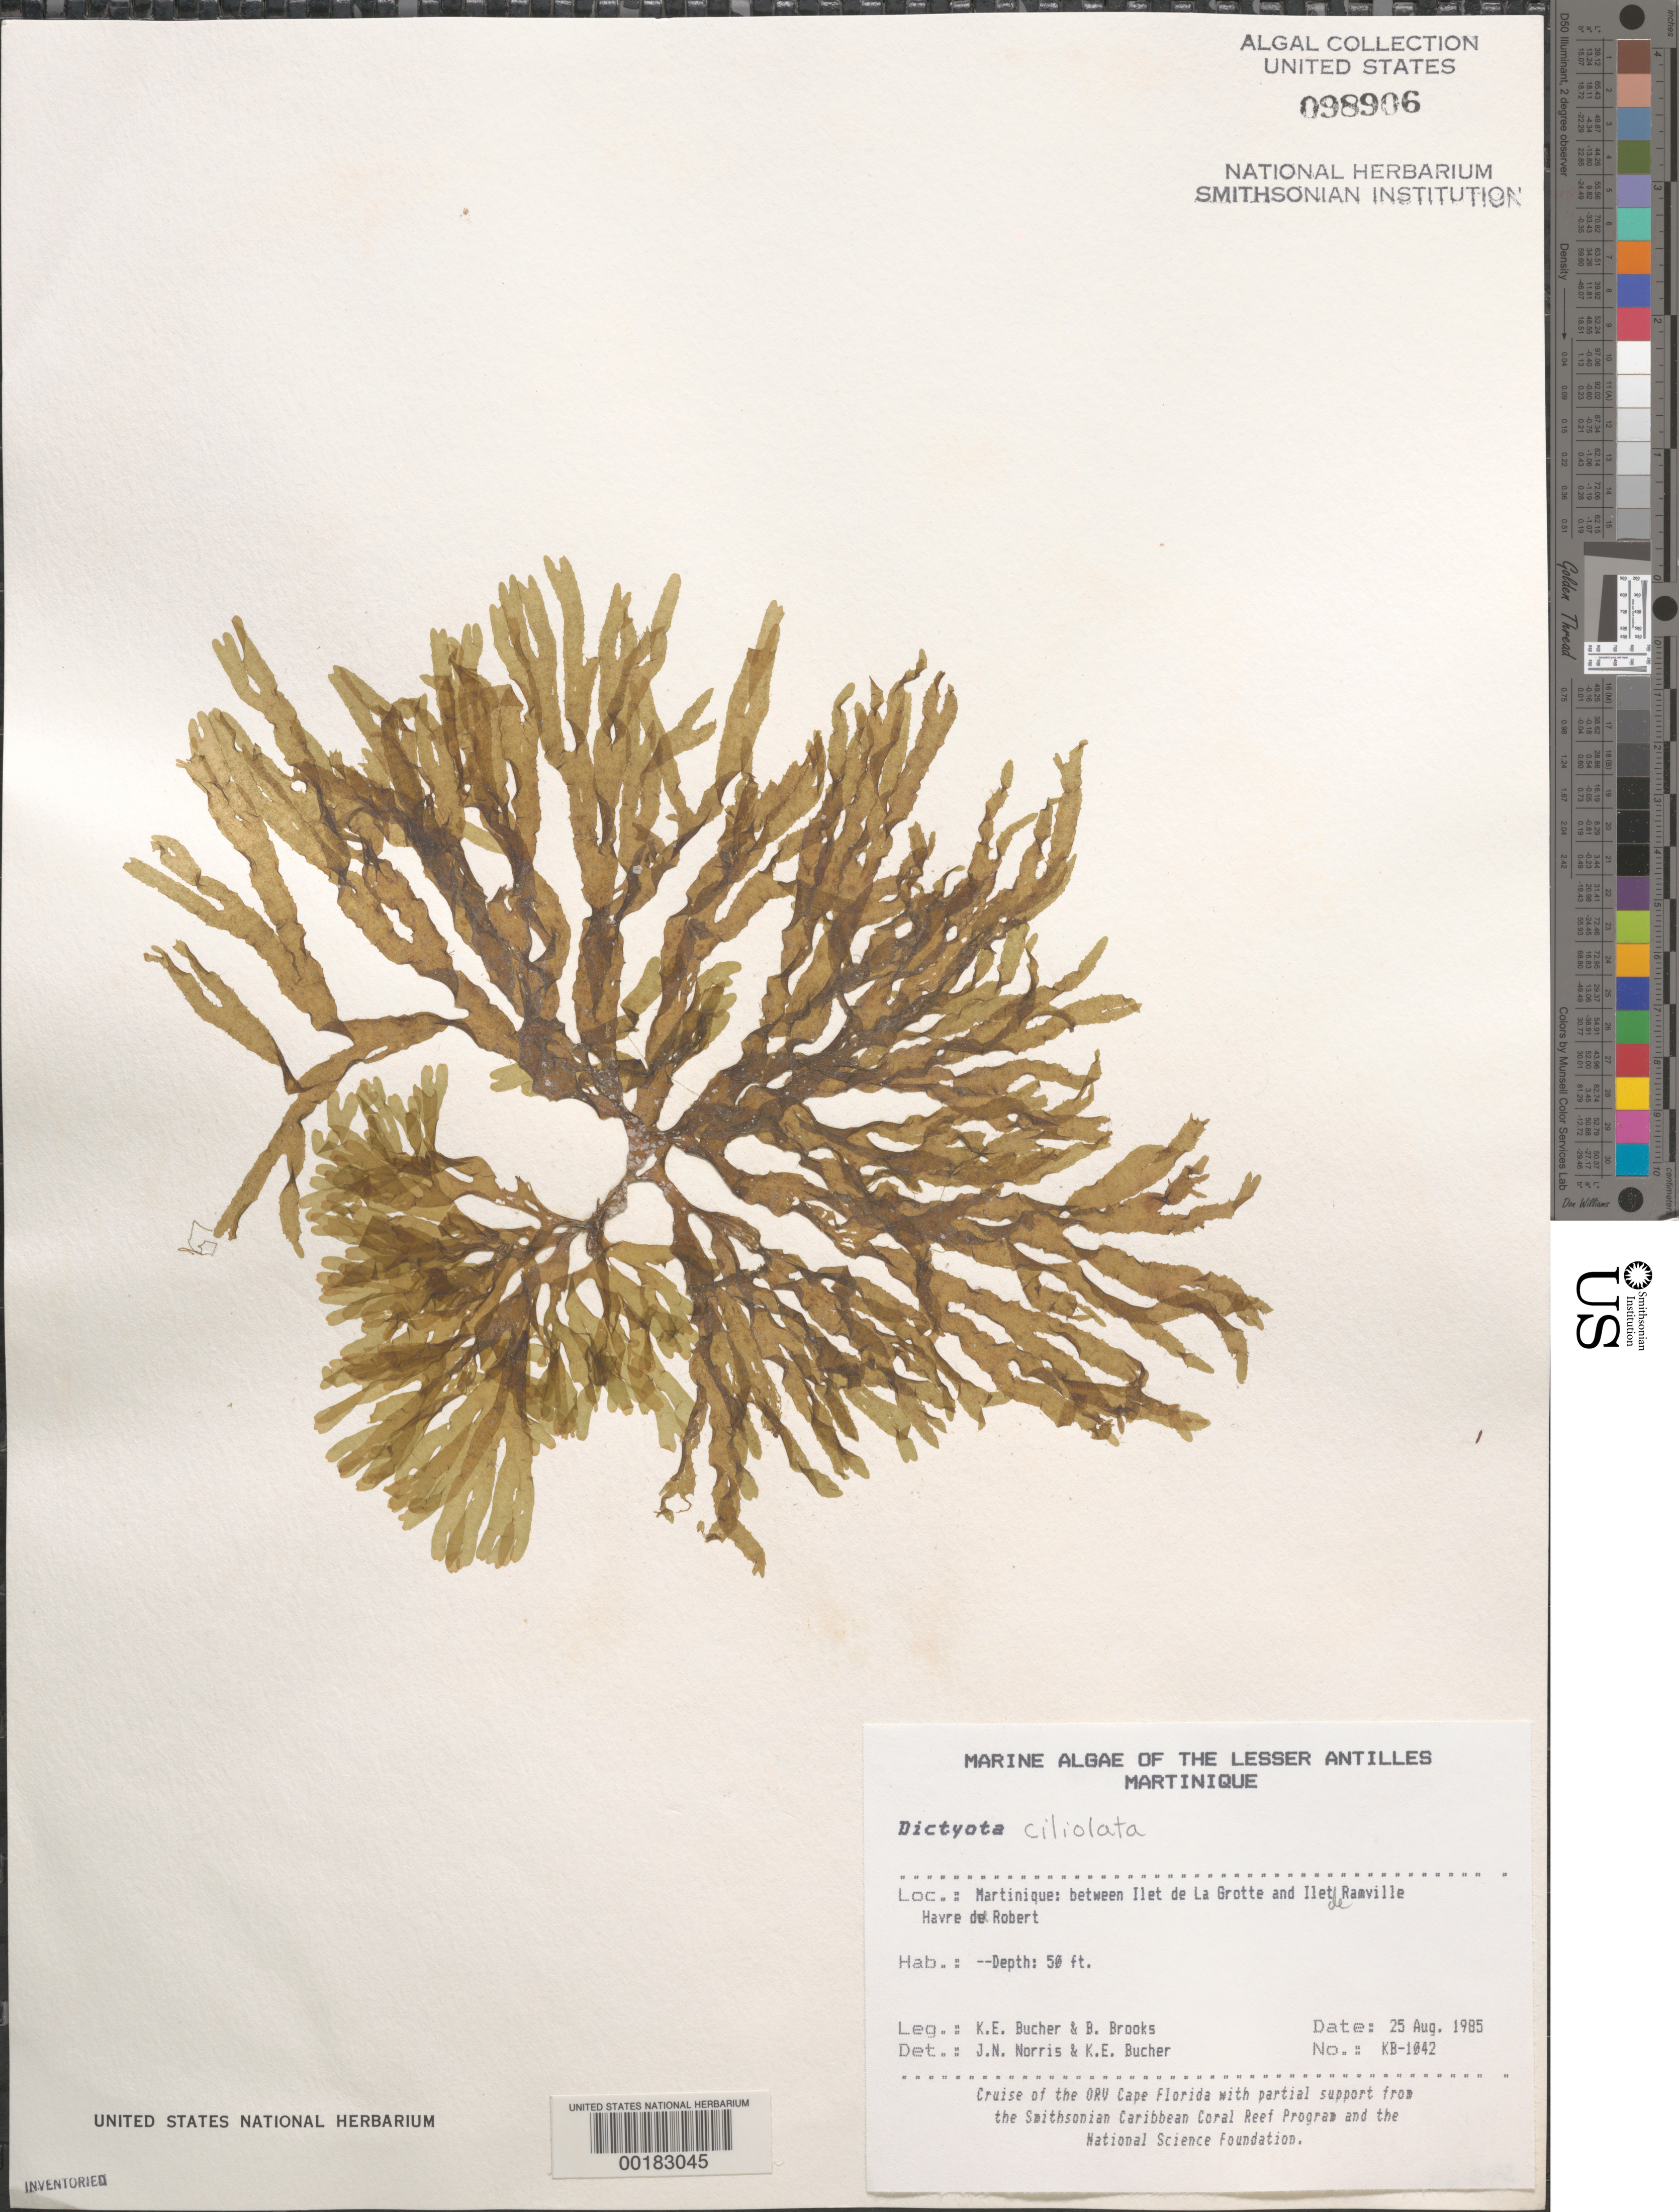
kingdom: Chromista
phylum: Ochrophyta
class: Phaeophyceae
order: Dictyotales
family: Dictyotaceae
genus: Dictyota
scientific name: Dictyota ciliolata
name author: Sond. ex Kütz.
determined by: Norris, J. N.; Bucher, K. E.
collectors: K. E. Bucher & B. Brooks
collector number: Kb-1042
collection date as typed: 25 Aug 1985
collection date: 1985-08-25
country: Martinique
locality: Between Ilet de la Grotte and Ilet de Ramville, Havre du Robert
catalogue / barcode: US 98906